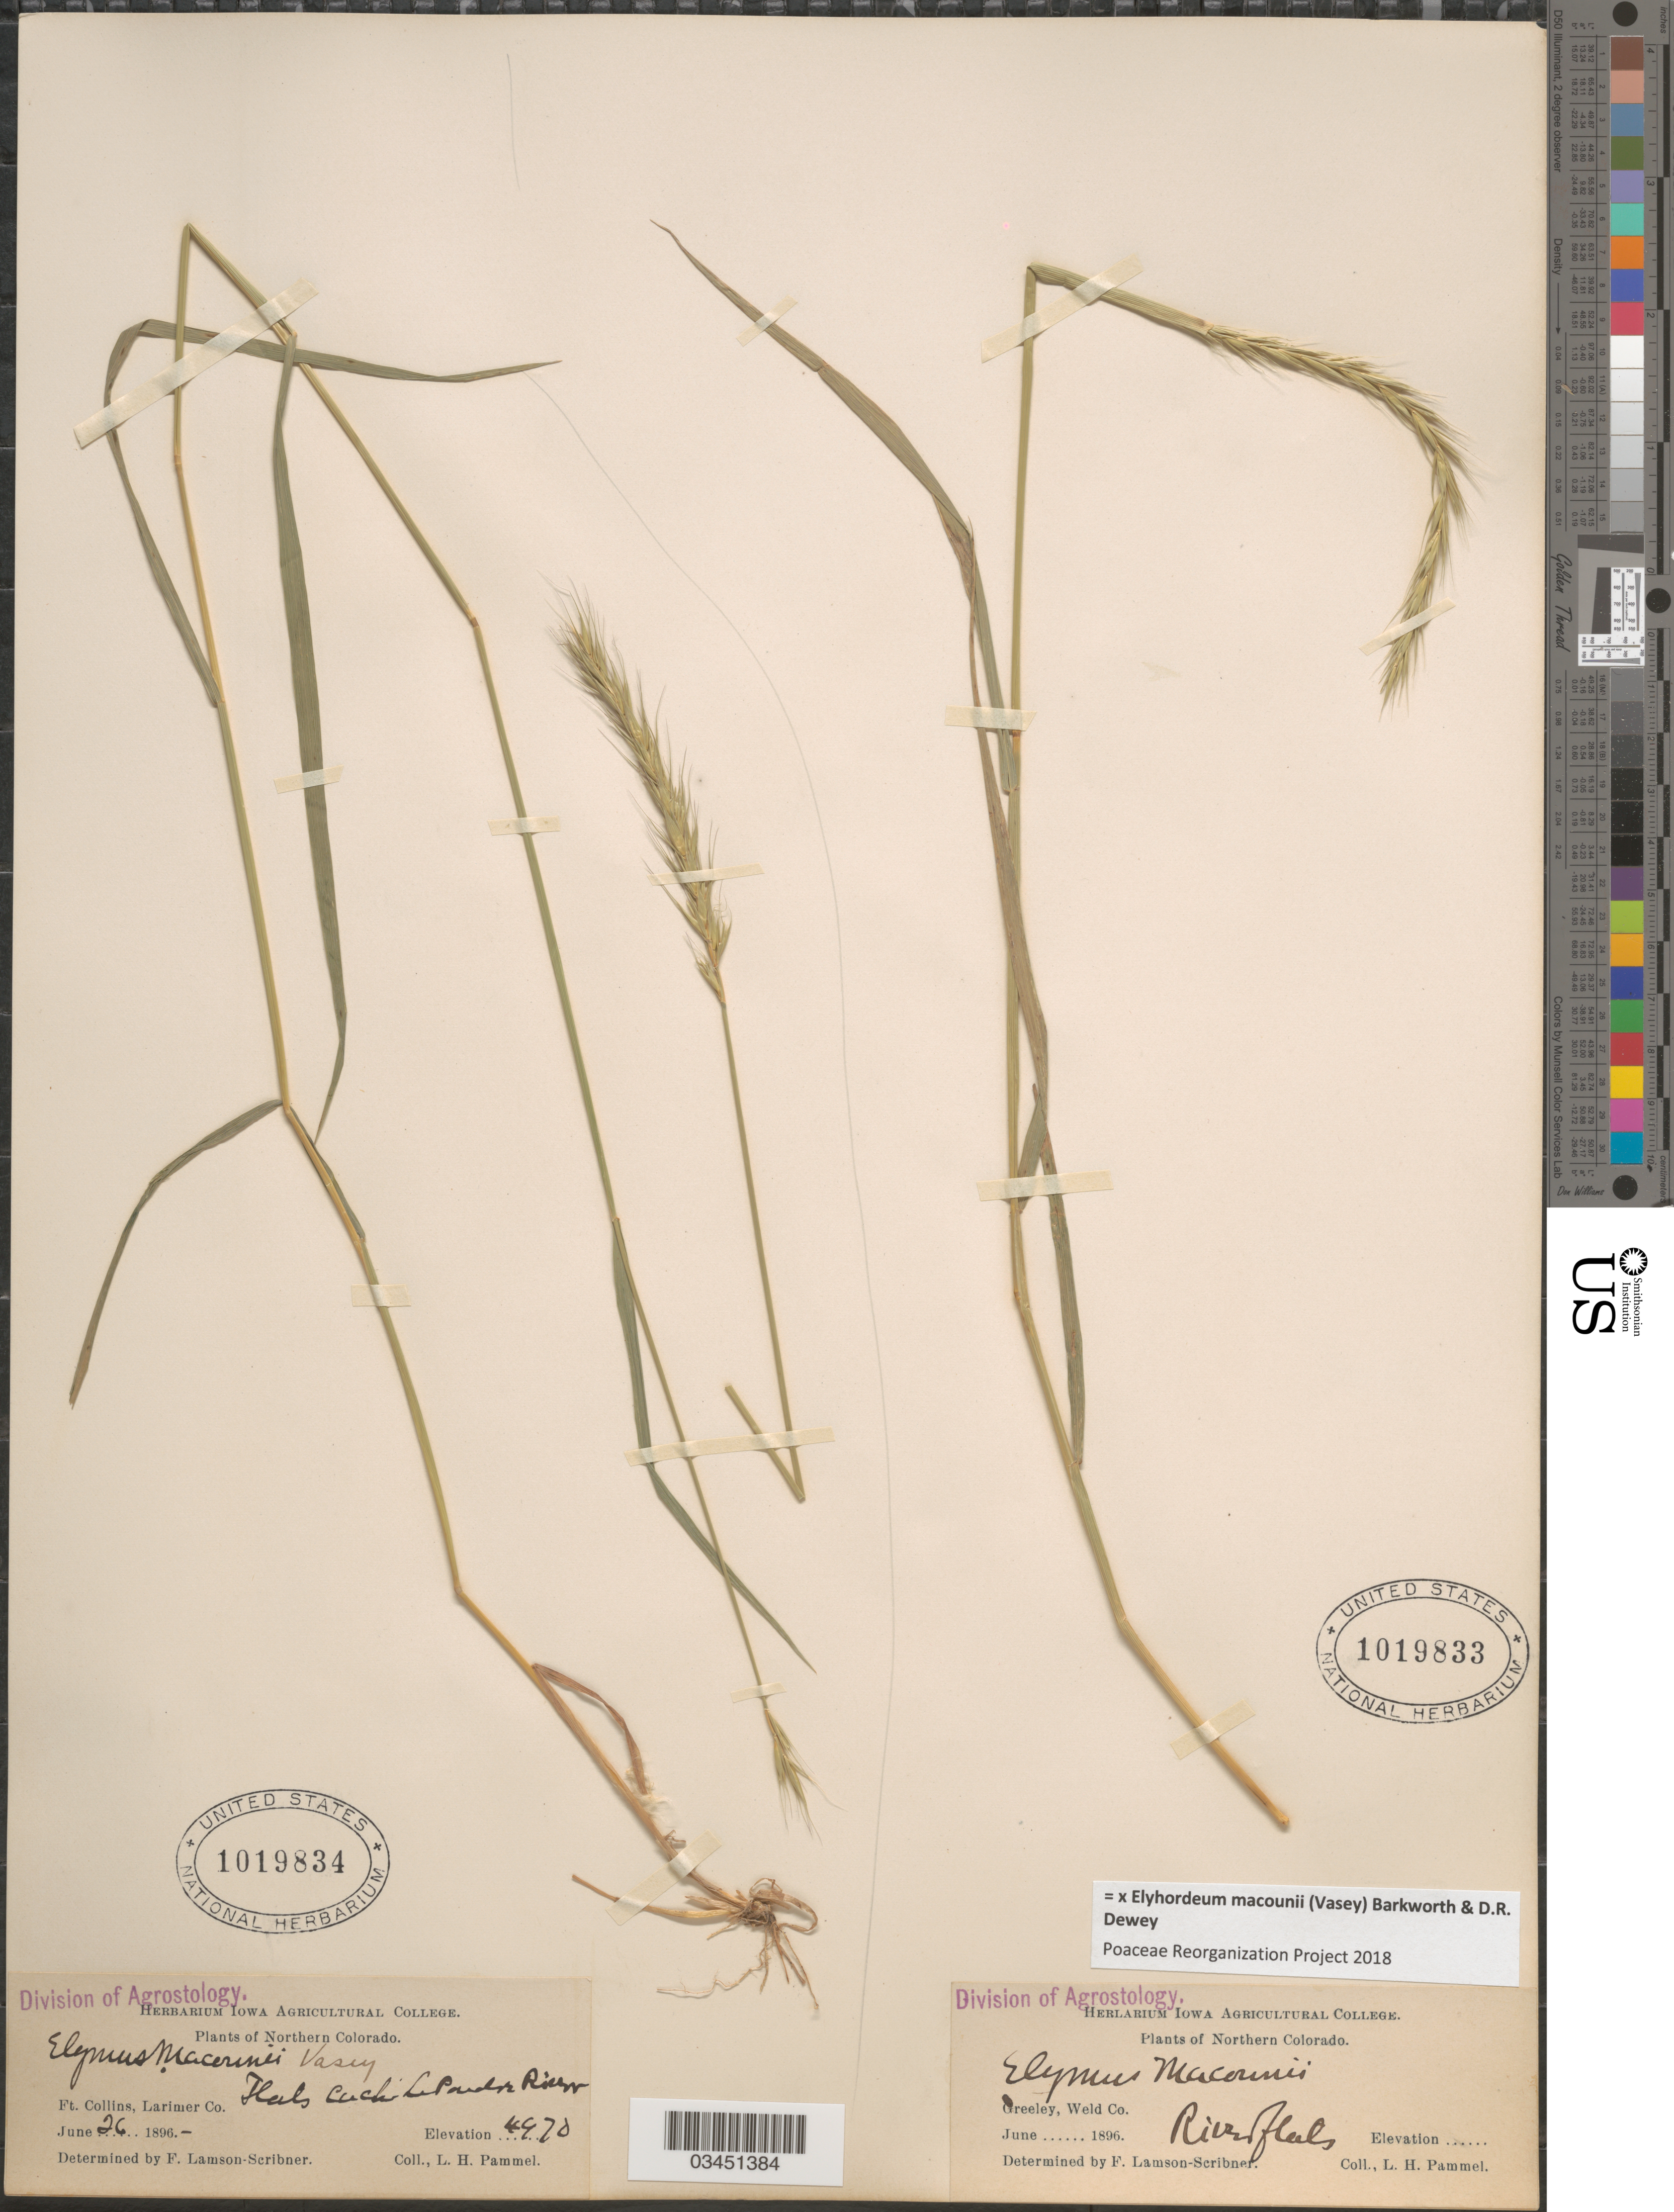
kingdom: Plantae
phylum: Tracheophyta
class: Liliopsida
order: Poales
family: Poaceae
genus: Elyhordeum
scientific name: x Elyhordeum macounii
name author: (Vasey) Barkworth & Dewey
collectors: L. Pammel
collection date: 1896-06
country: United States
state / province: Colorado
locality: Northern Colorado. River Flats. Greeley, Weld Co.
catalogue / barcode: US 1019833-2